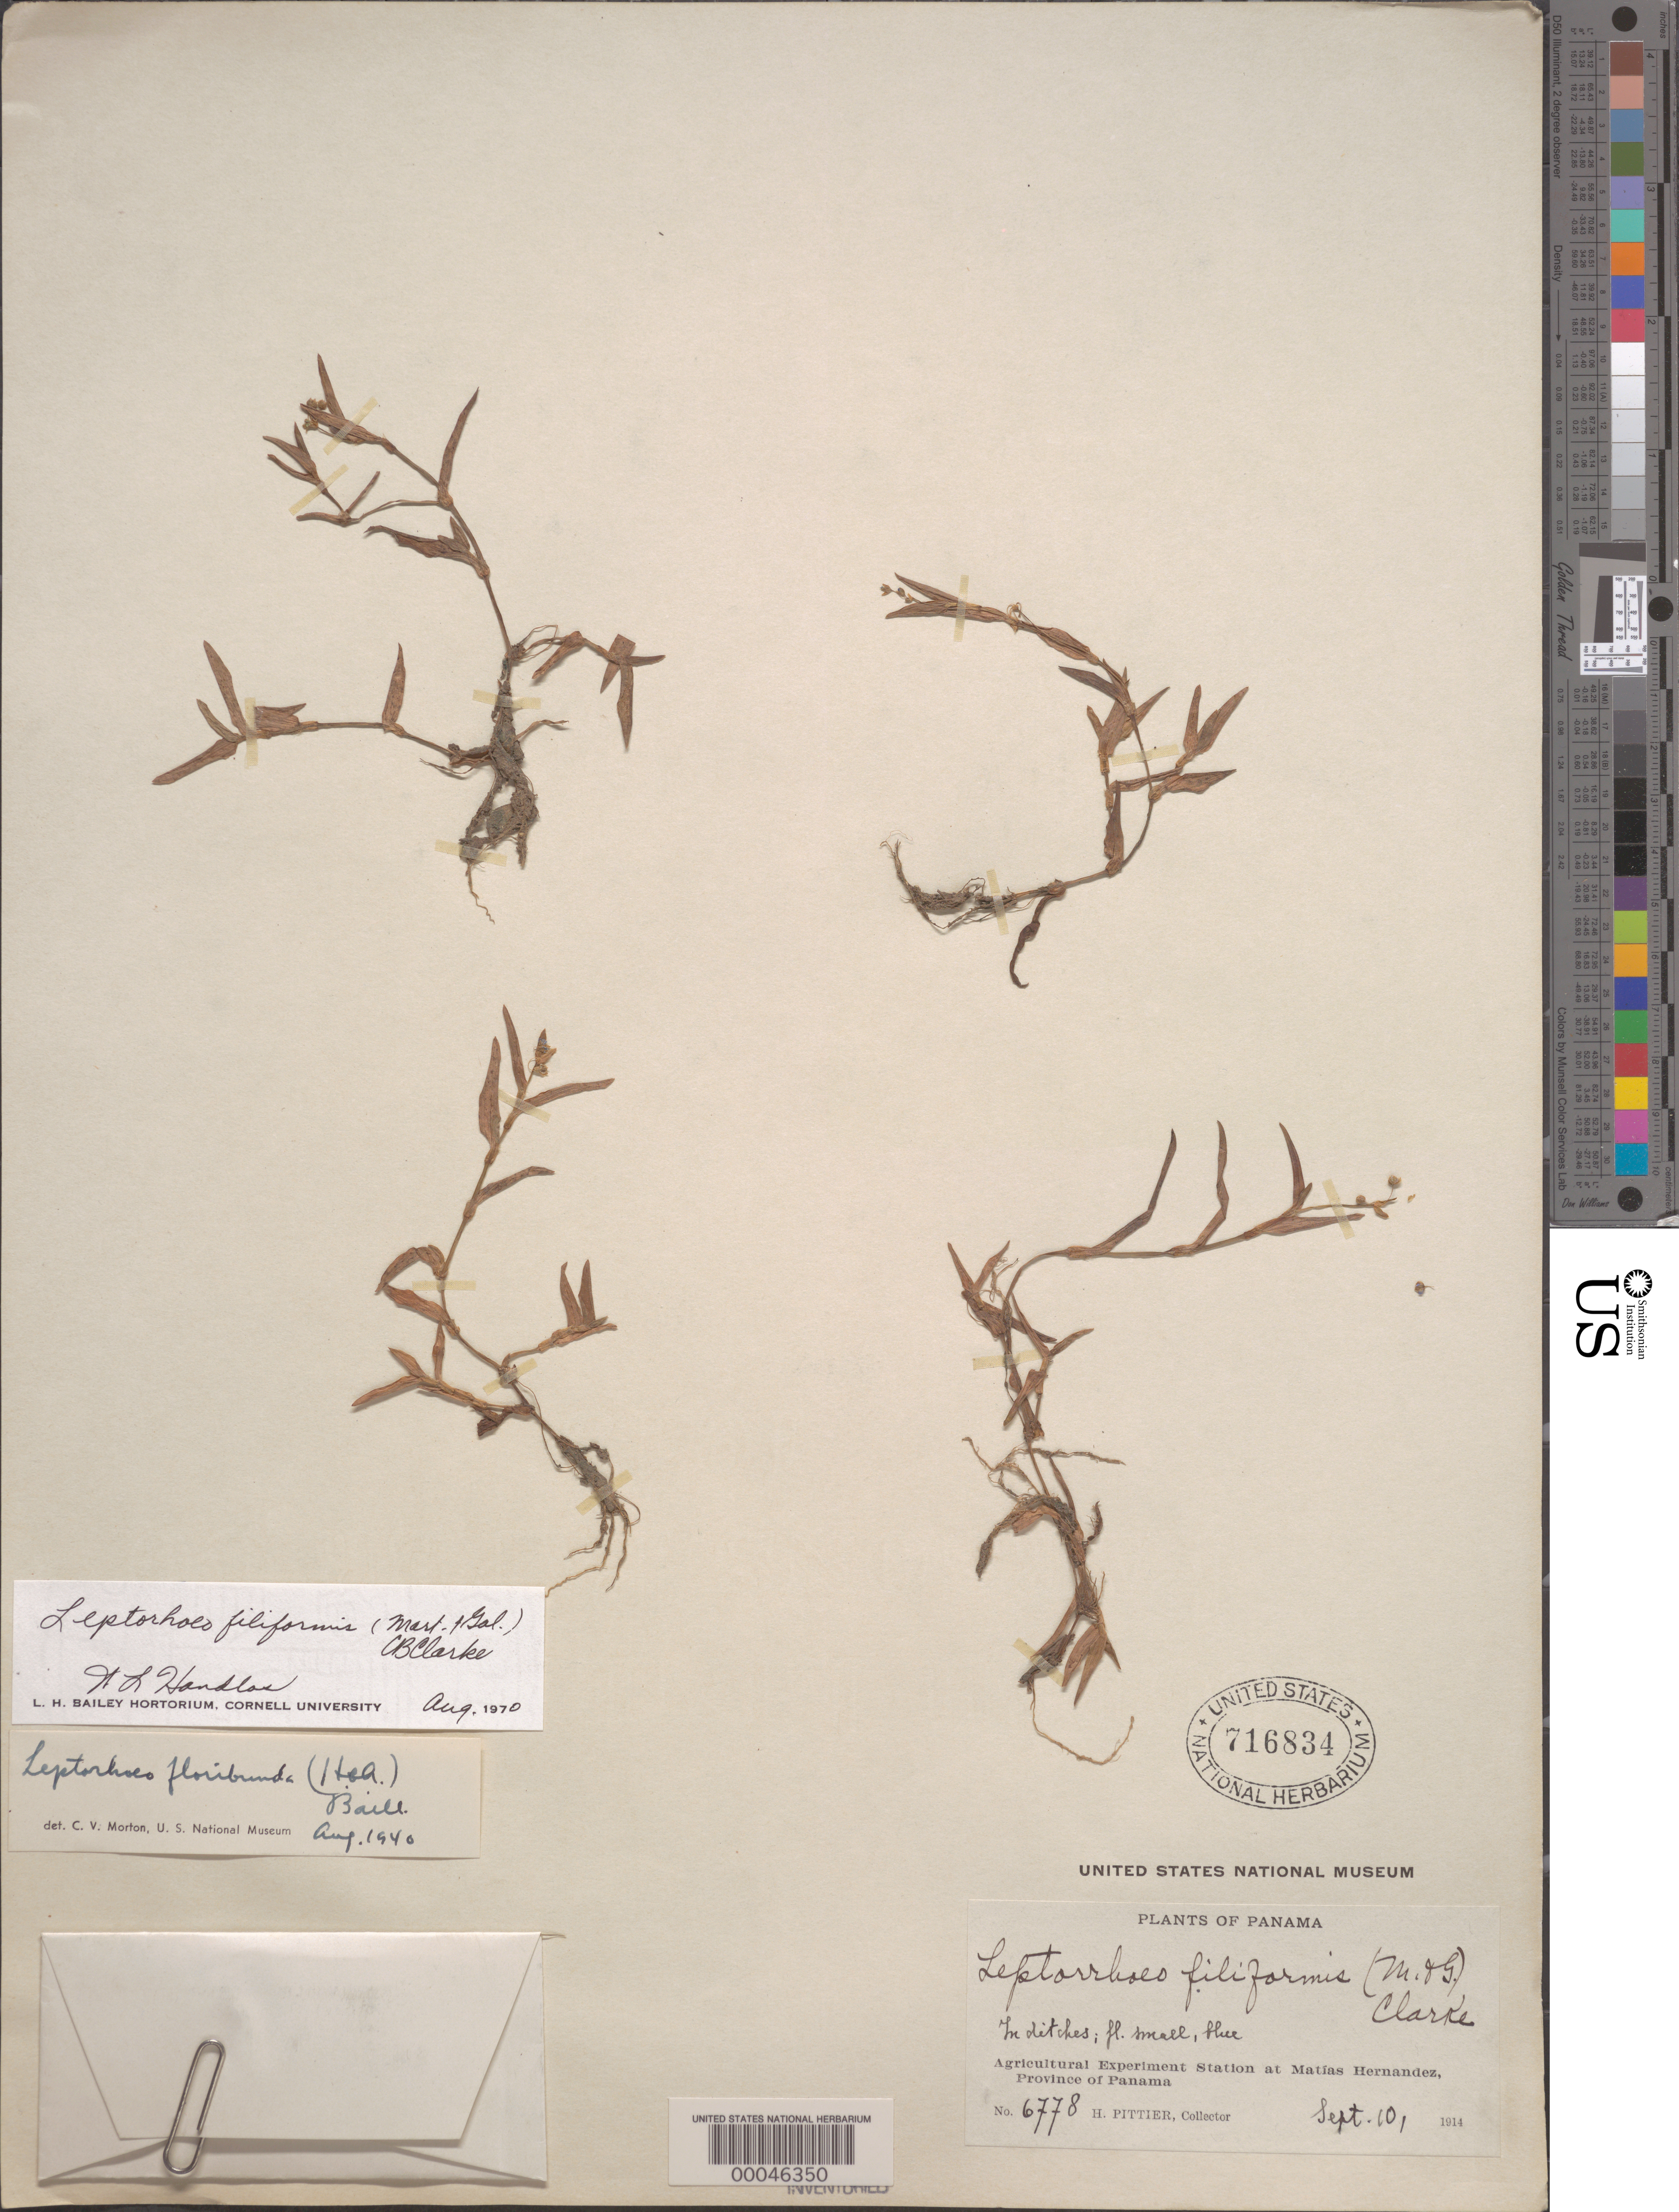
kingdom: Plantae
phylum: Tracheophyta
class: Liliopsida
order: Commelinales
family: Commelinaceae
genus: Callisia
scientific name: Callisia filiformis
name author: (M. Martens & Galeotti) D.R. Hunt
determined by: Handlos, W. L.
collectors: H. F. Pittier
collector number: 6778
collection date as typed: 10 Sep 1914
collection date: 1914-09-10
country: Panama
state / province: Panamá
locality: Agricultural Experimental Station at Matias Hernandez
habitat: Ditches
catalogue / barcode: US 716834